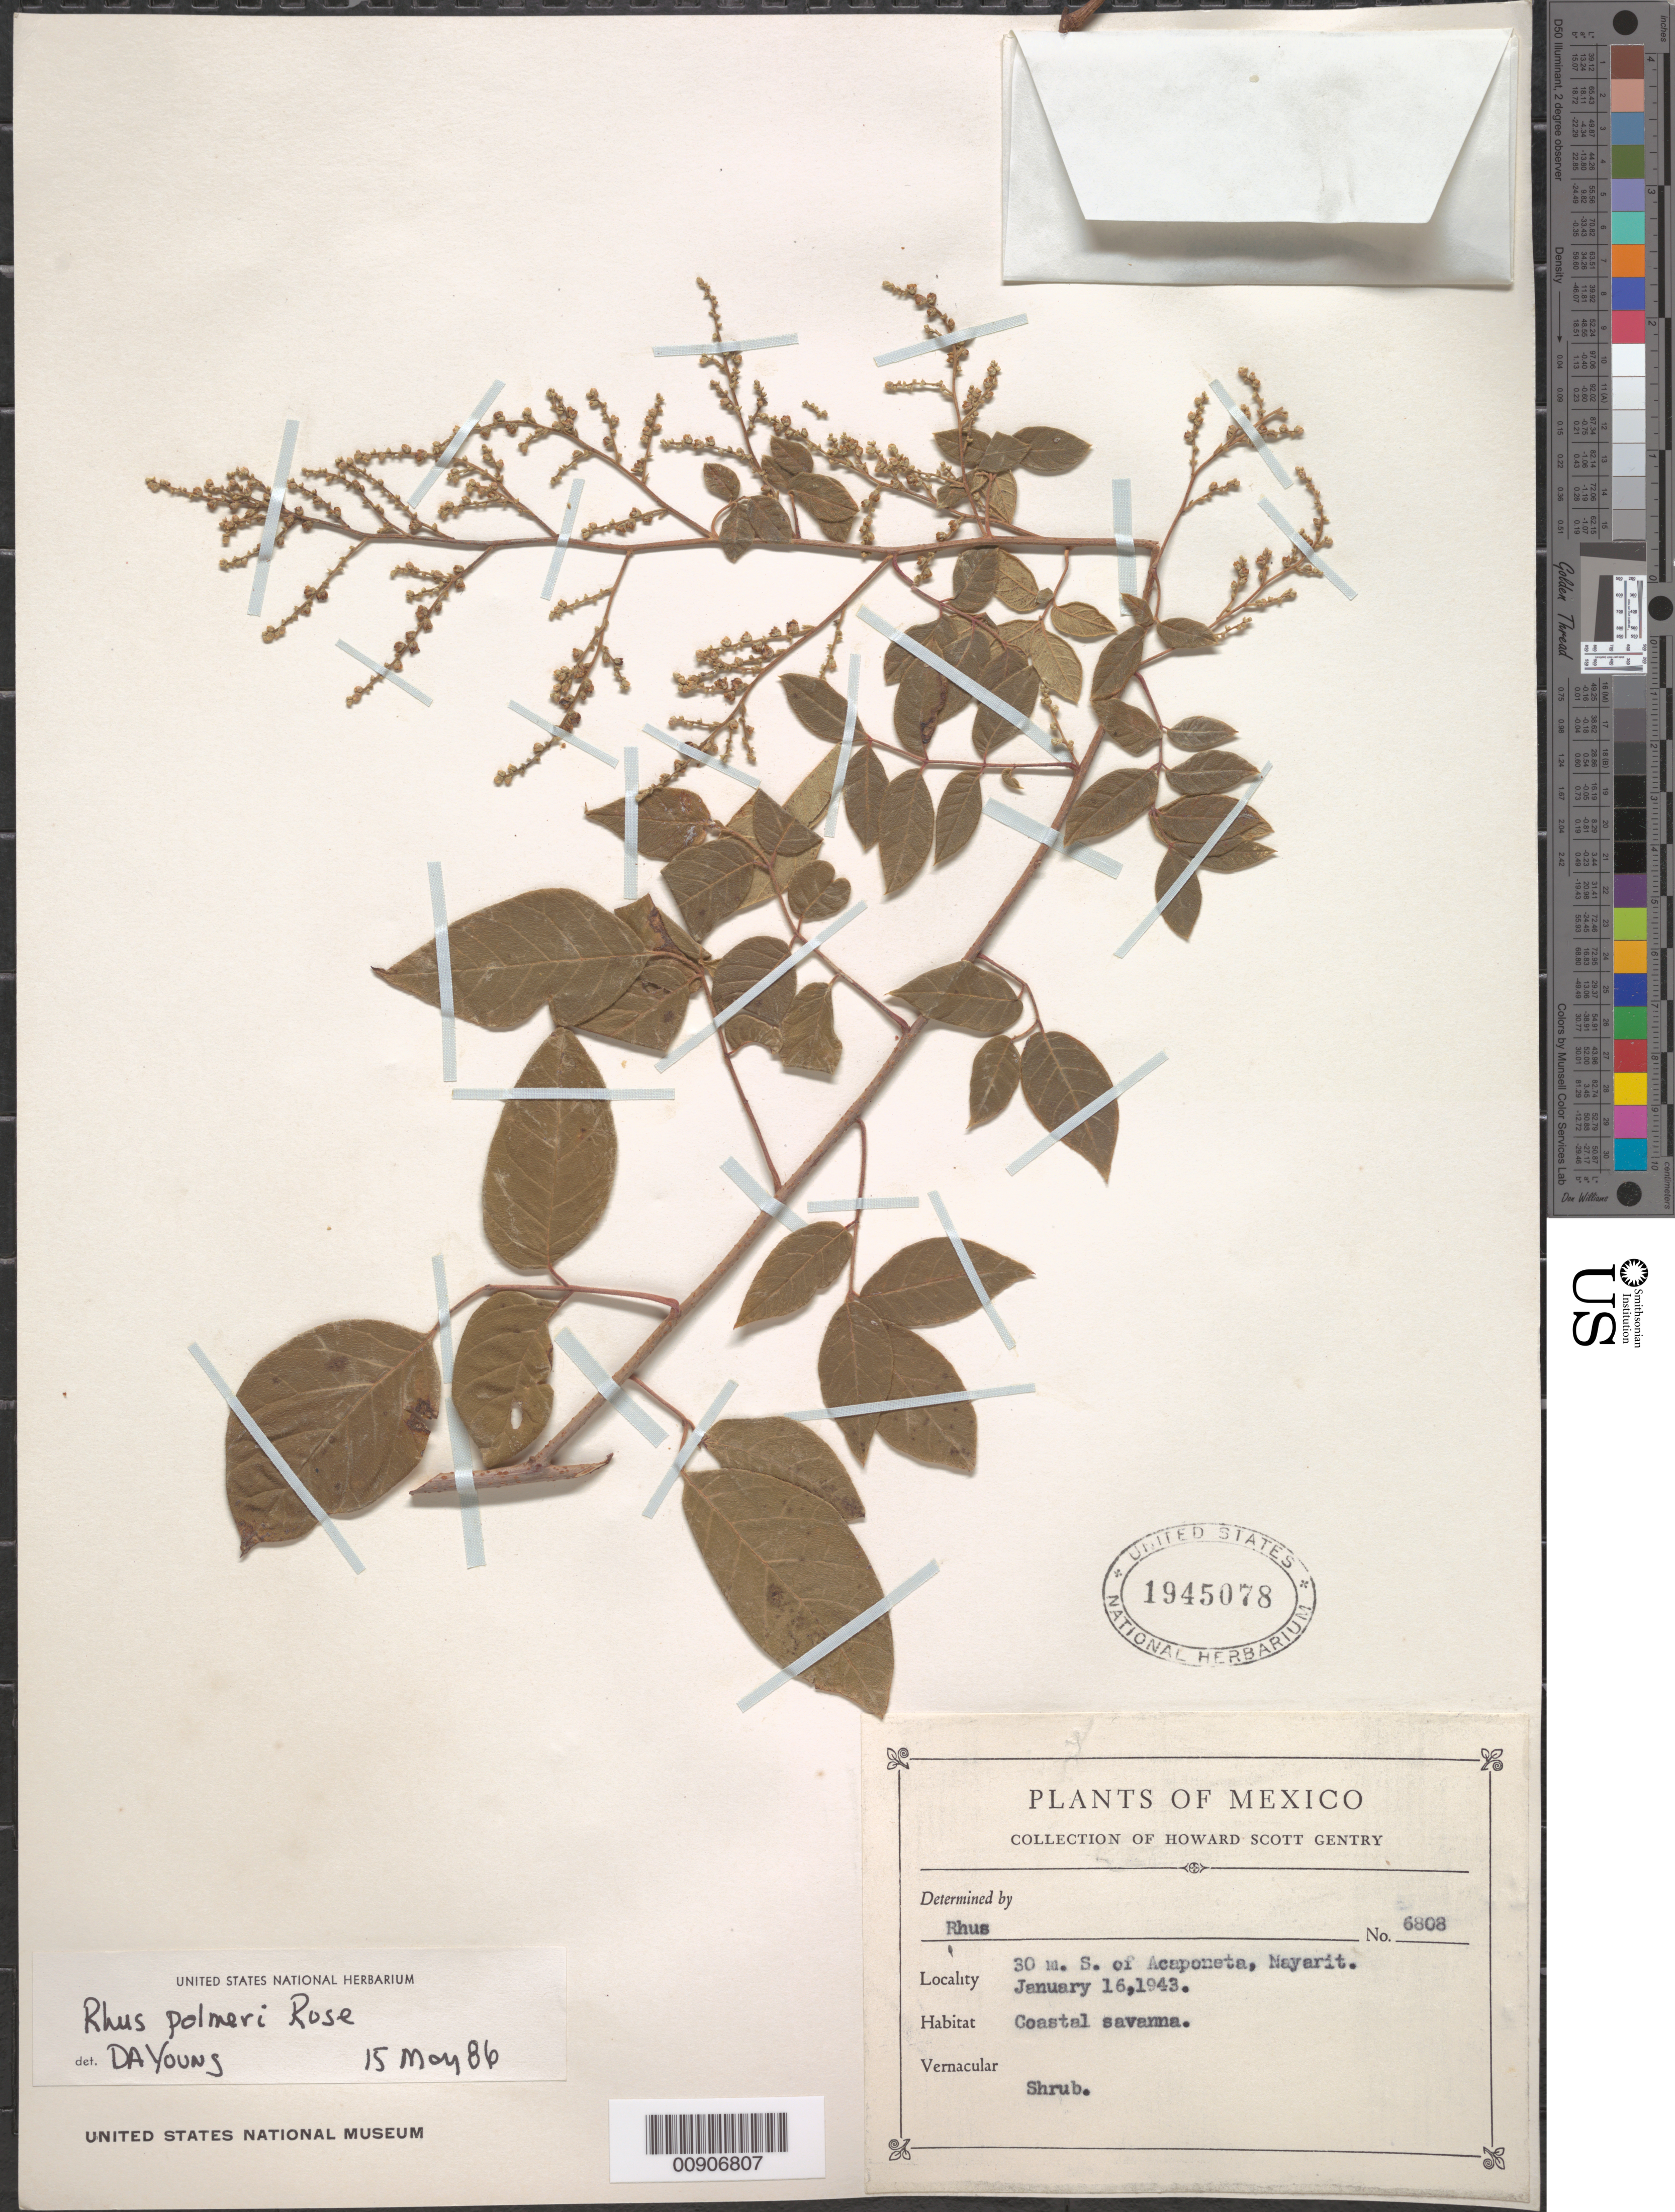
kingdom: Plantae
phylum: Tracheophyta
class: Magnoliopsida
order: Sapindales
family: Anacardiaceae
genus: Rhus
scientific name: Rhus palmeri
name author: Rose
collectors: H. S. Gentry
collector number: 6808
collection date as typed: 16 Jan 1943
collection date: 1943-01-16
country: Mexico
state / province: Nayarit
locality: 30 m. S of Acaponeta, Nayarit.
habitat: Coastal savanna.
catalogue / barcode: US 1945078